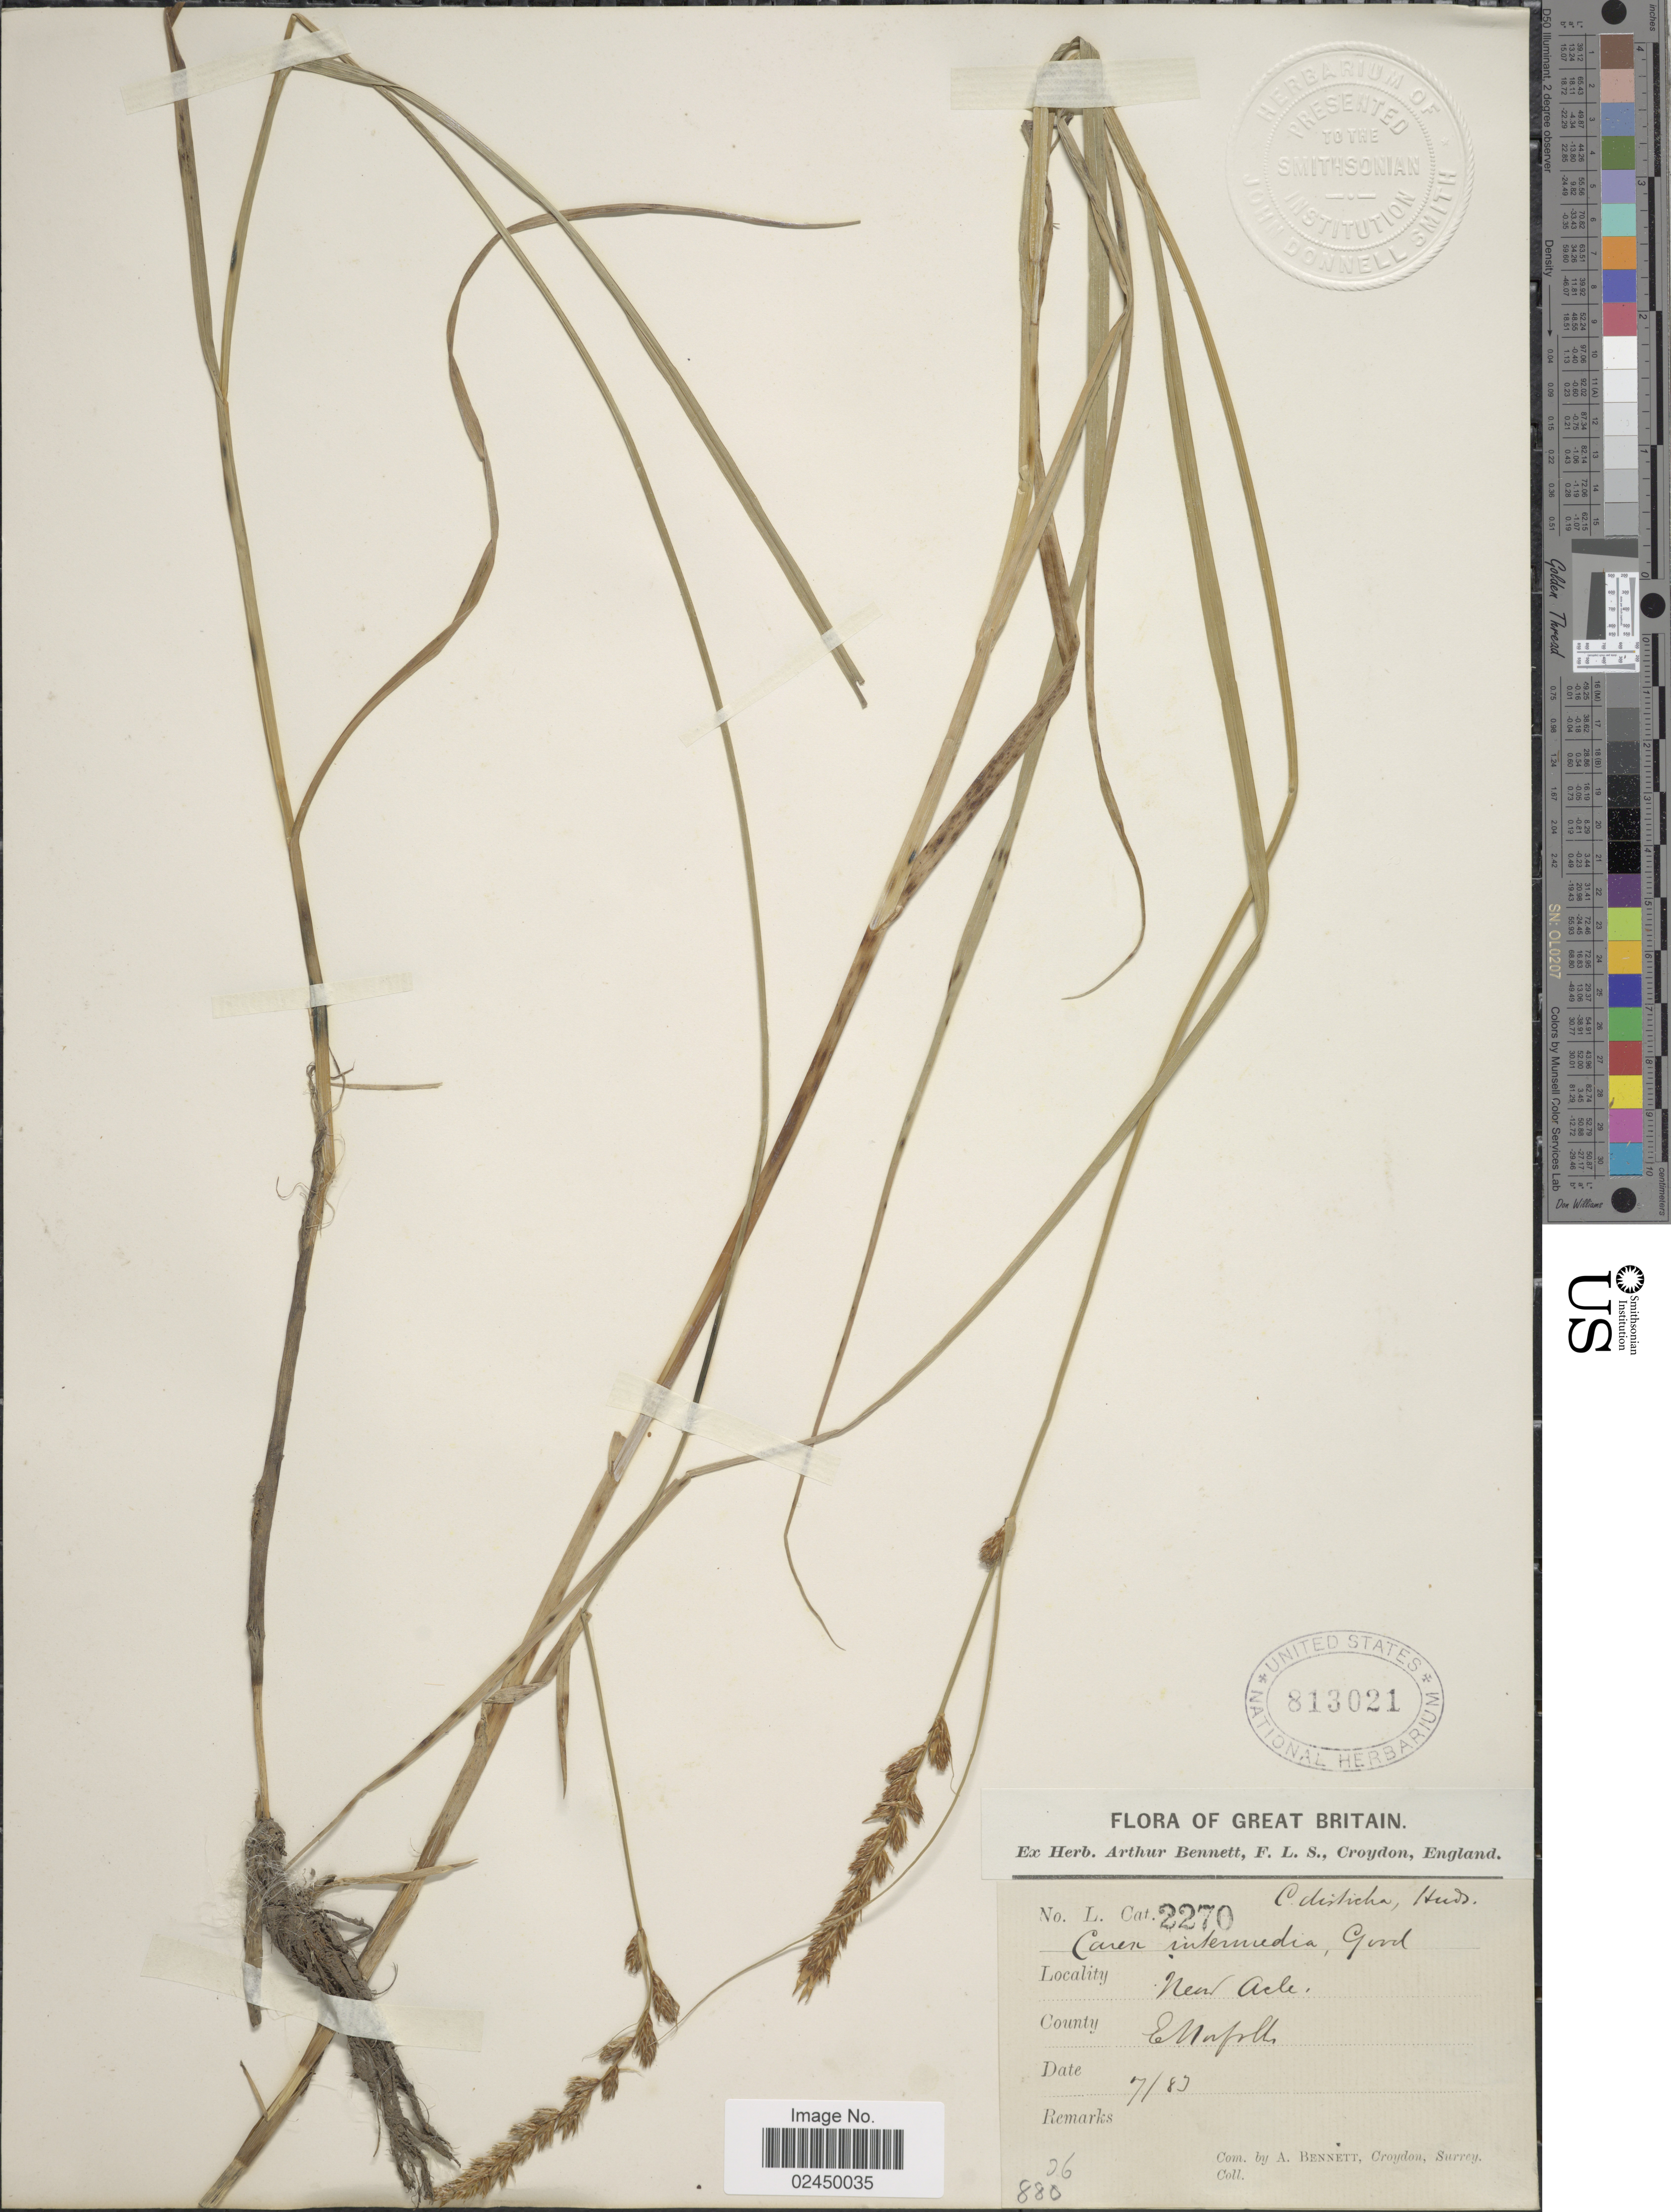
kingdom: Plantae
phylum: Tracheophyta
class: Liliopsida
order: Poales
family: Cyperaceae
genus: Carex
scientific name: Carex disticha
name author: Huds.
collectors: ex herb. Arthur Bennett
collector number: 2270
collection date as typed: Transcribed d/m/y: /7/83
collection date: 1883-07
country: United Kingdom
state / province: England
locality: Near Acle E Norfolk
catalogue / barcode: US 813021